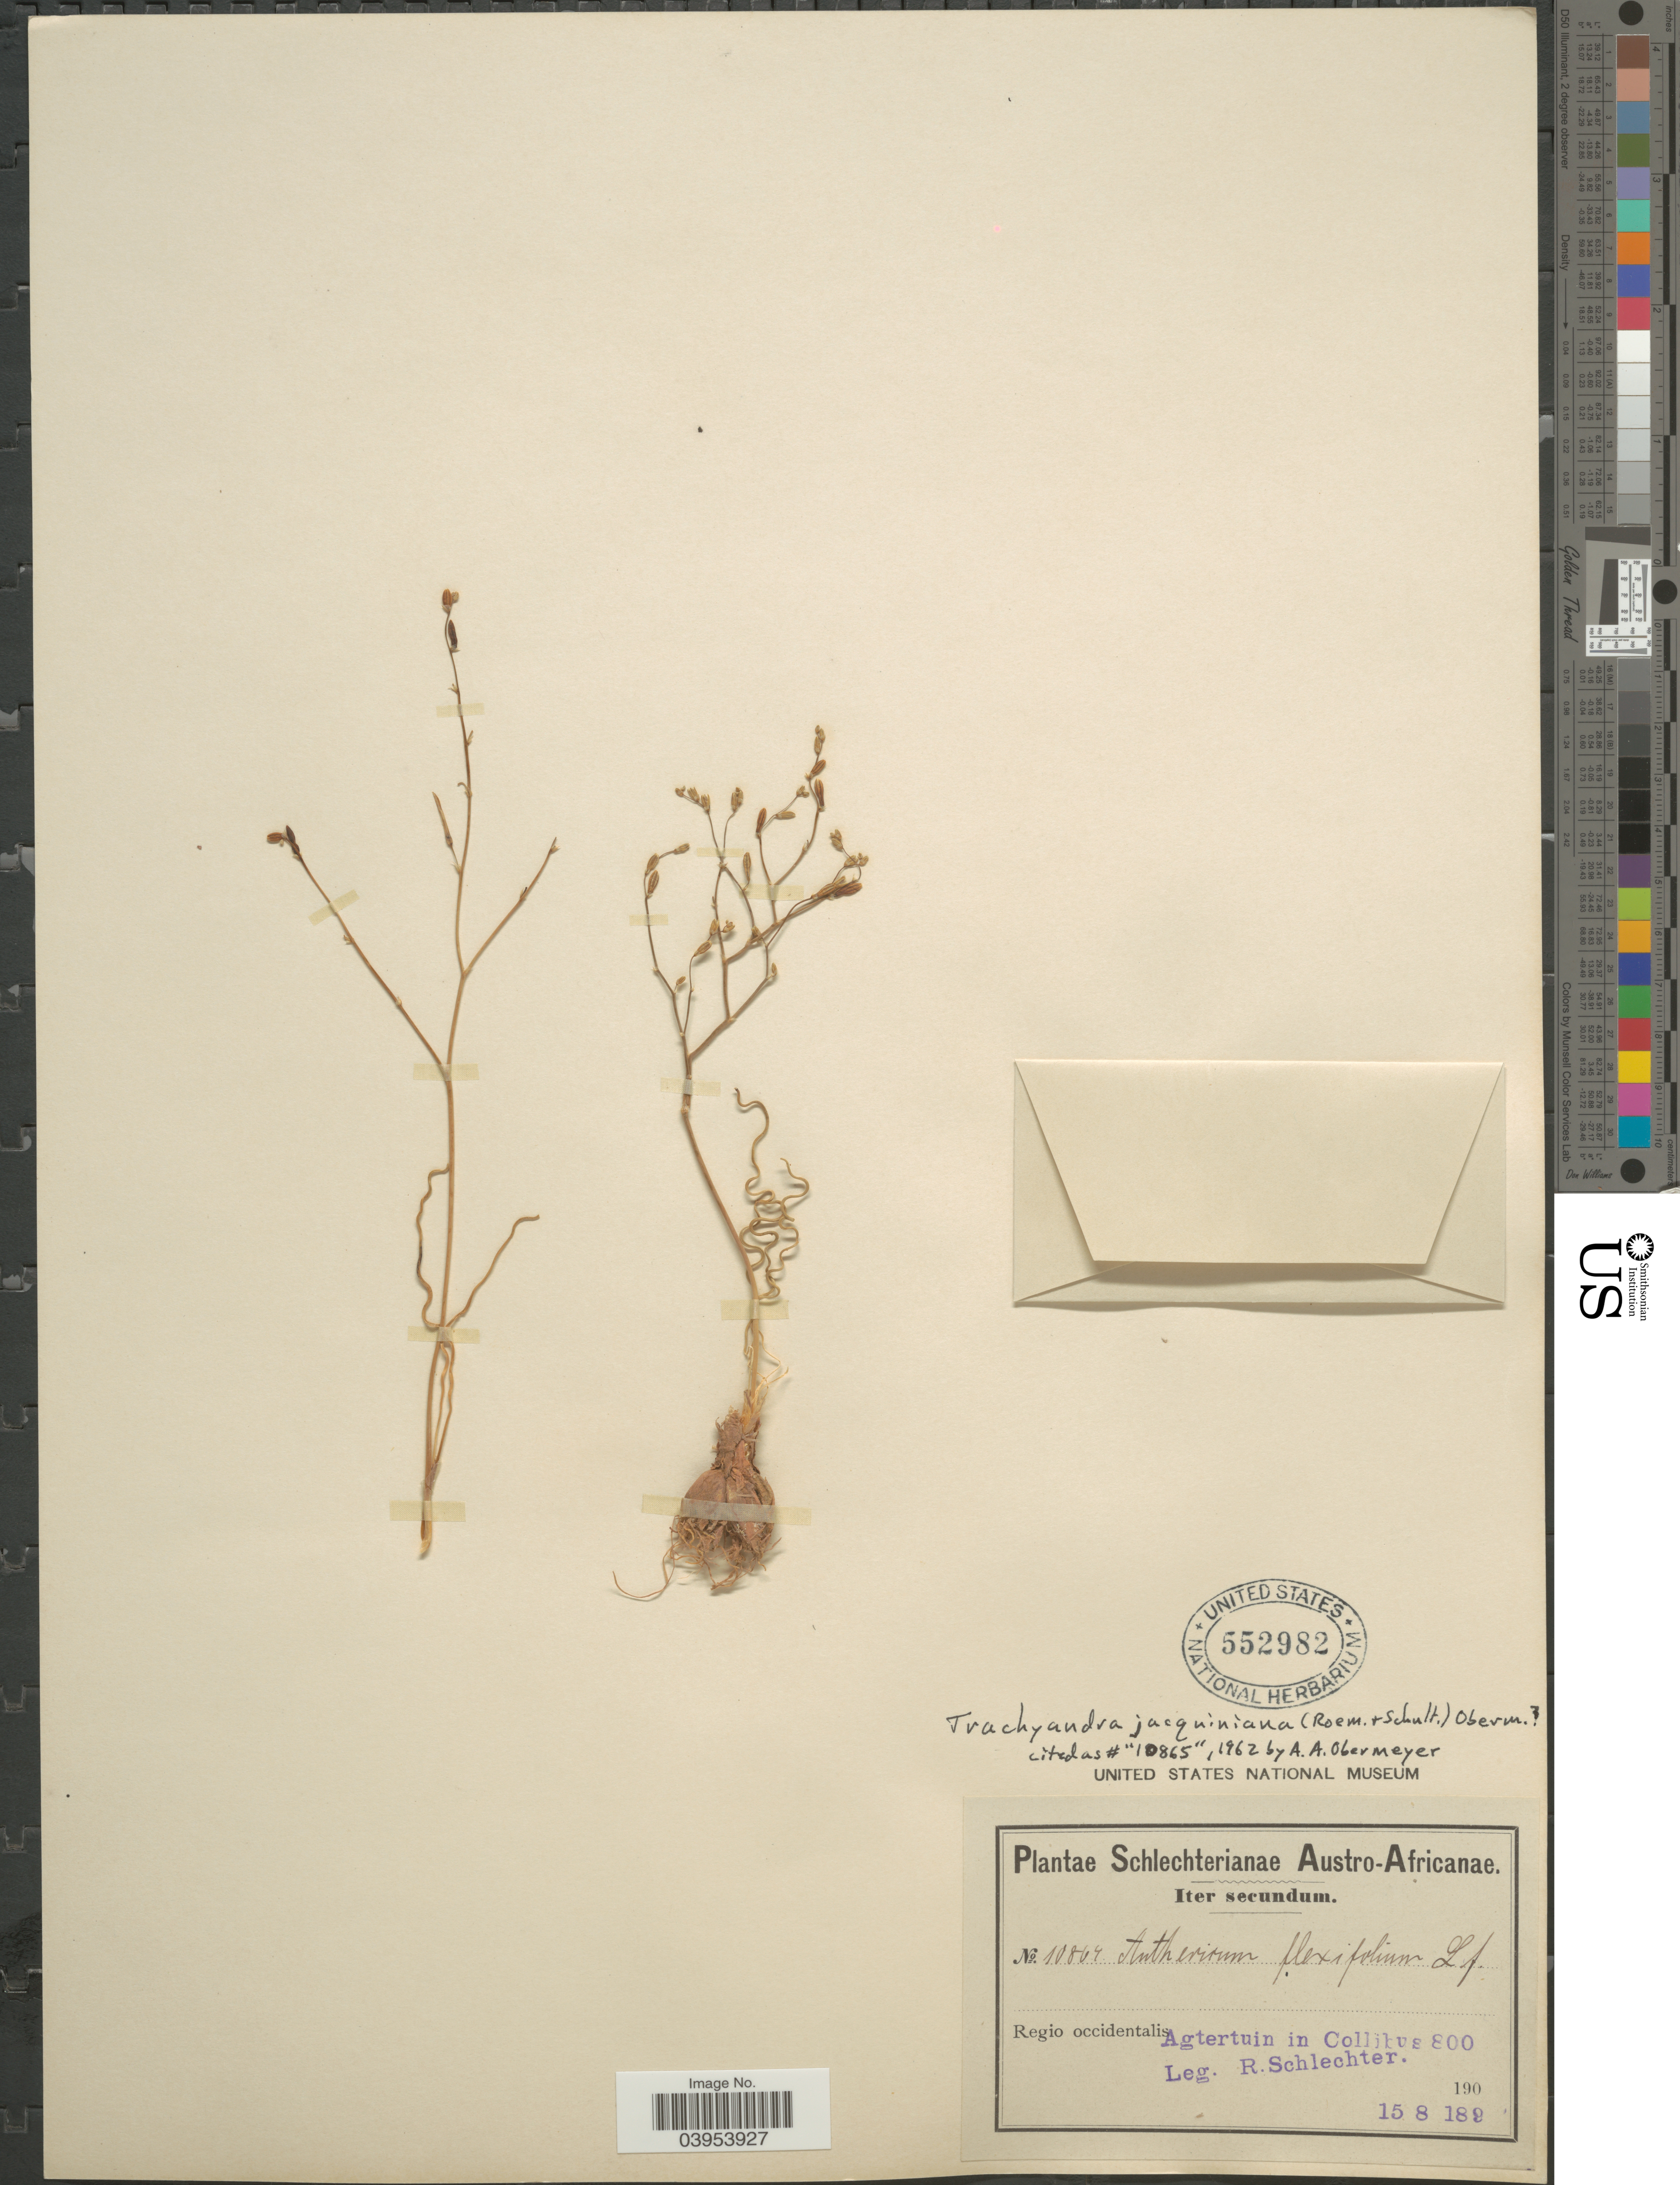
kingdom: Plantae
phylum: Tracheophyta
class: Liliopsida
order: Asparagales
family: Asphodelaceae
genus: Trachyandra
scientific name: Trachyandra jacquiniana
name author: (Schult. & Schult. f.) Oberm.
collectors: F. R. R. Schlechter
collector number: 10864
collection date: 1892-08-15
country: South Africa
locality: Austro-Africanae. Regio occidentalis. Agtertuin in Collibus.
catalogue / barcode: US 552982